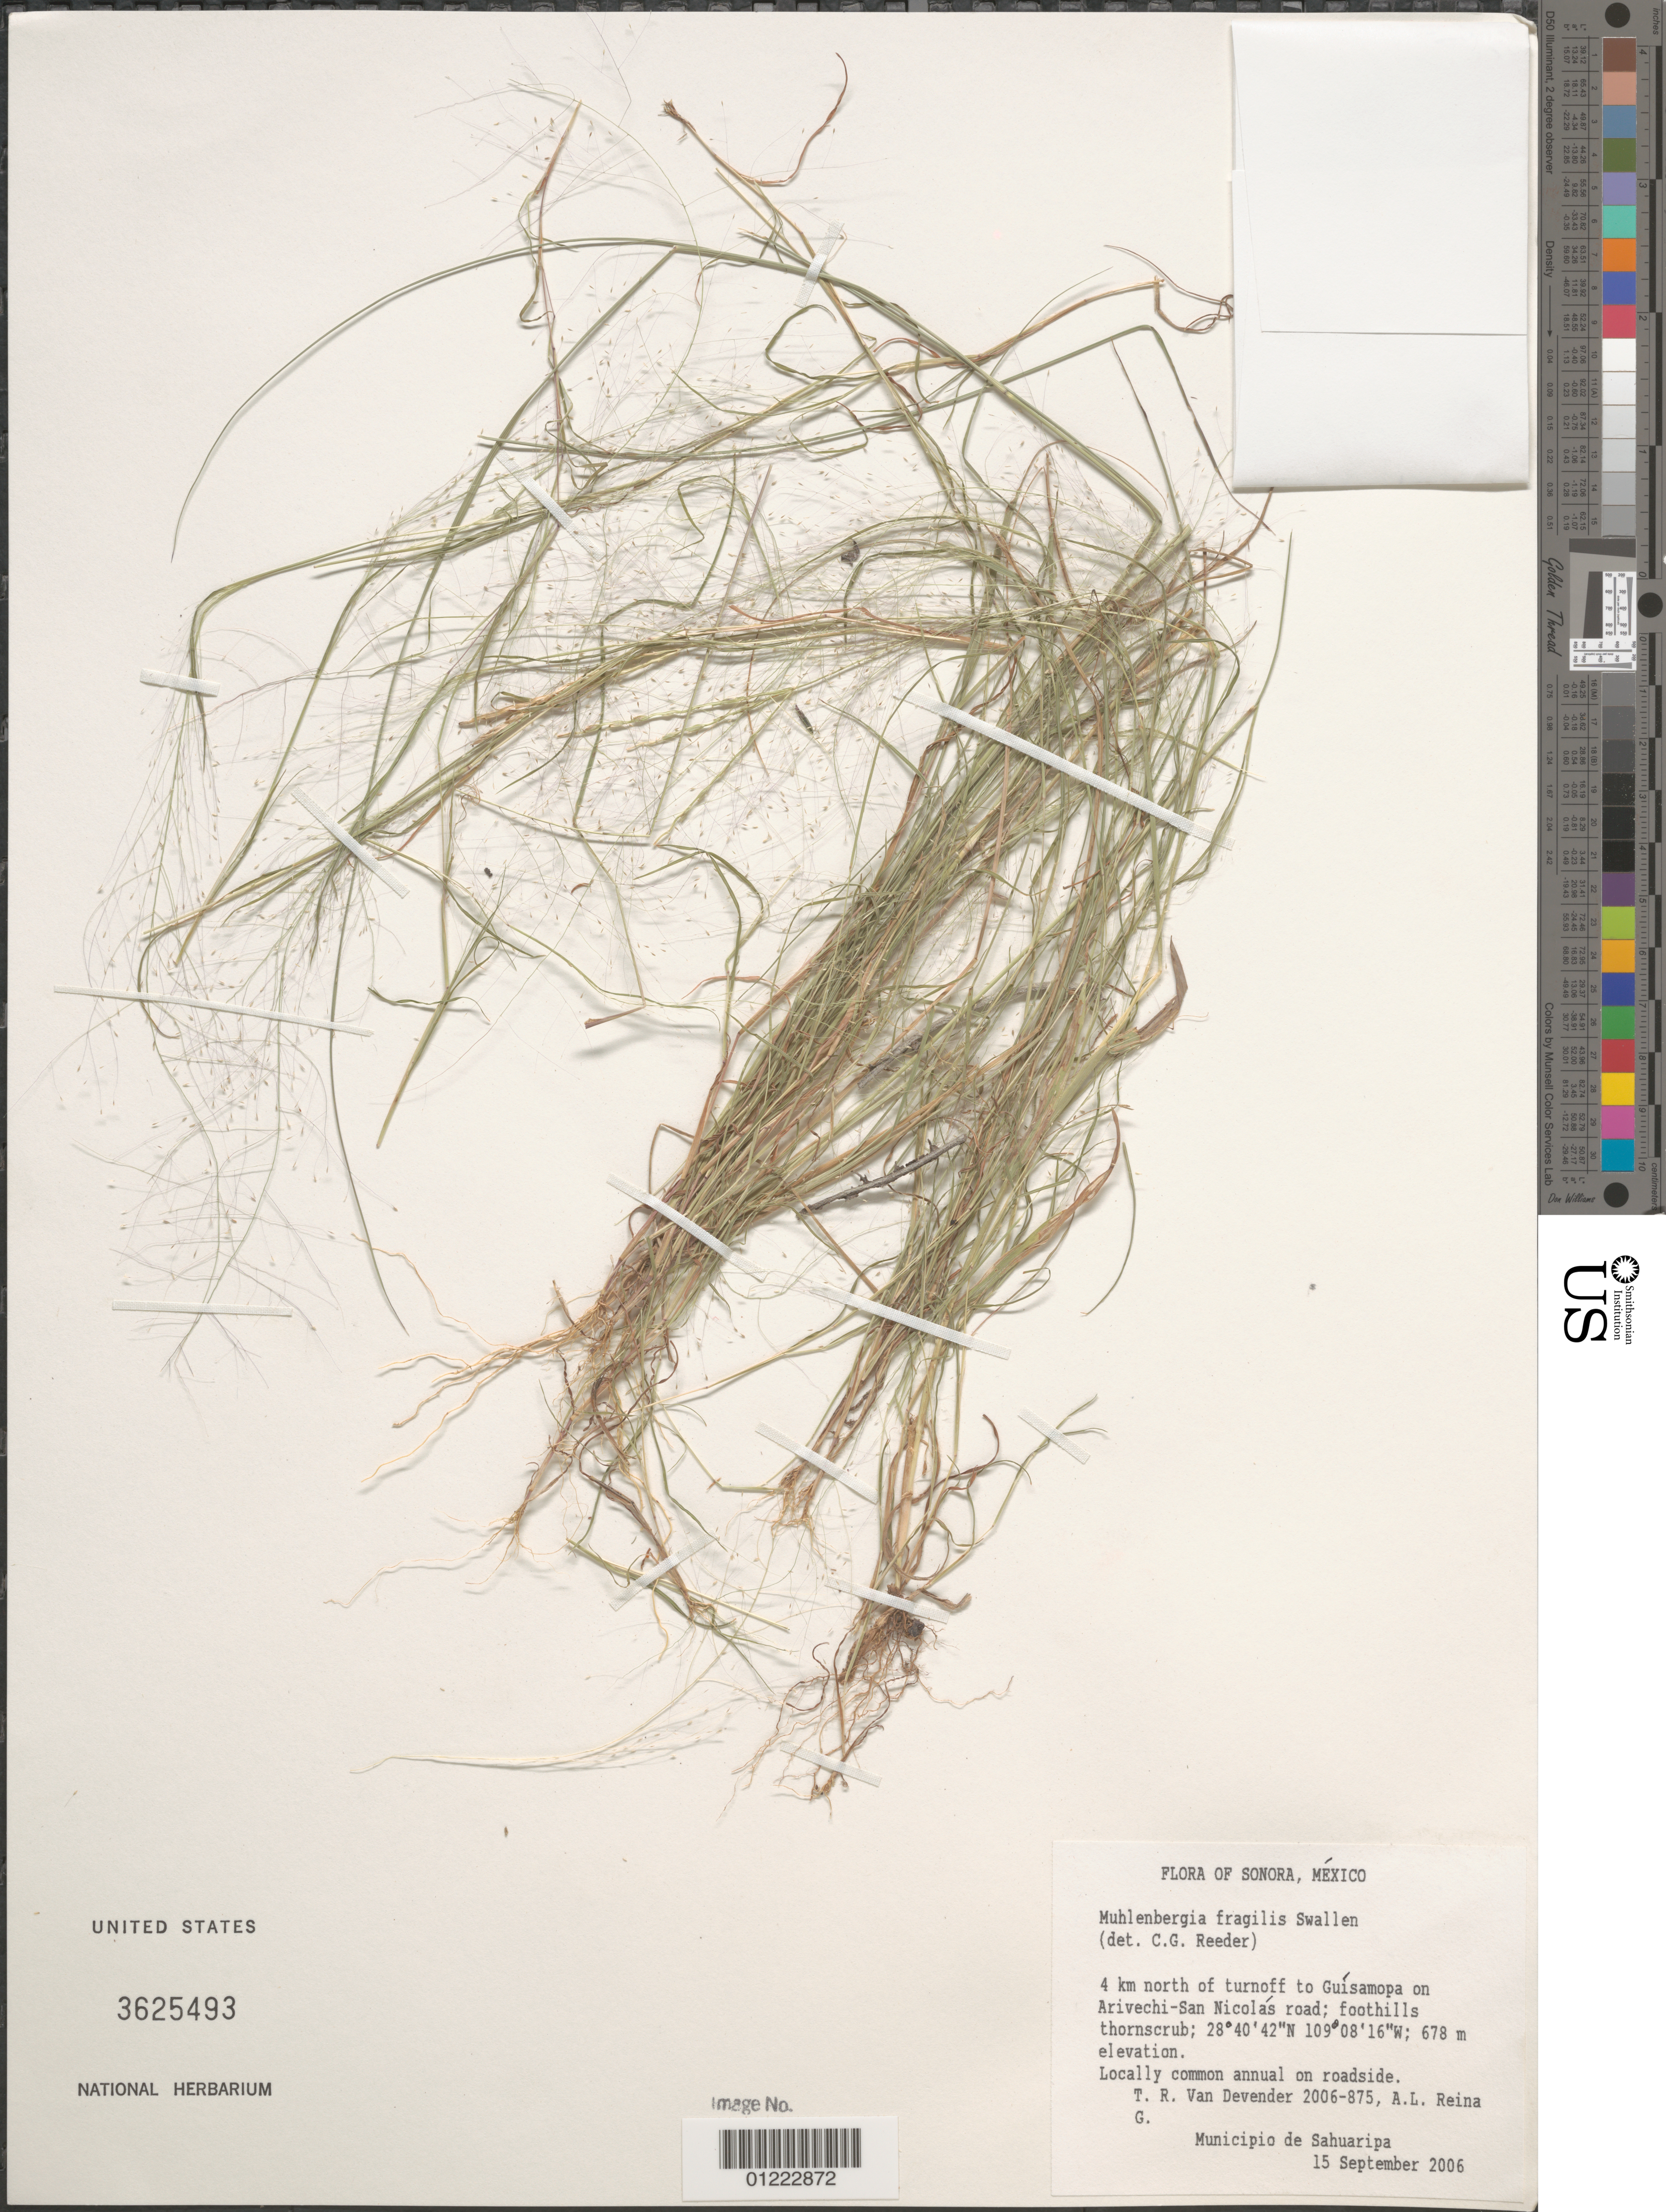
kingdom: Plantae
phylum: Tracheophyta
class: Liliopsida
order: Poales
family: Poaceae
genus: Muhlenbergia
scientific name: Muhlenbergia fragilis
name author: Swallen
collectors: T. R. Van Devender & A. L. Reina G.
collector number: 2006-875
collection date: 2006-09-15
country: Mexico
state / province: Sonora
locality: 4 km north of turnoff to Guisamopa on Arivechi-San Nicolas road; foothills thornscrub;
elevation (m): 678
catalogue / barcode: US 3625493